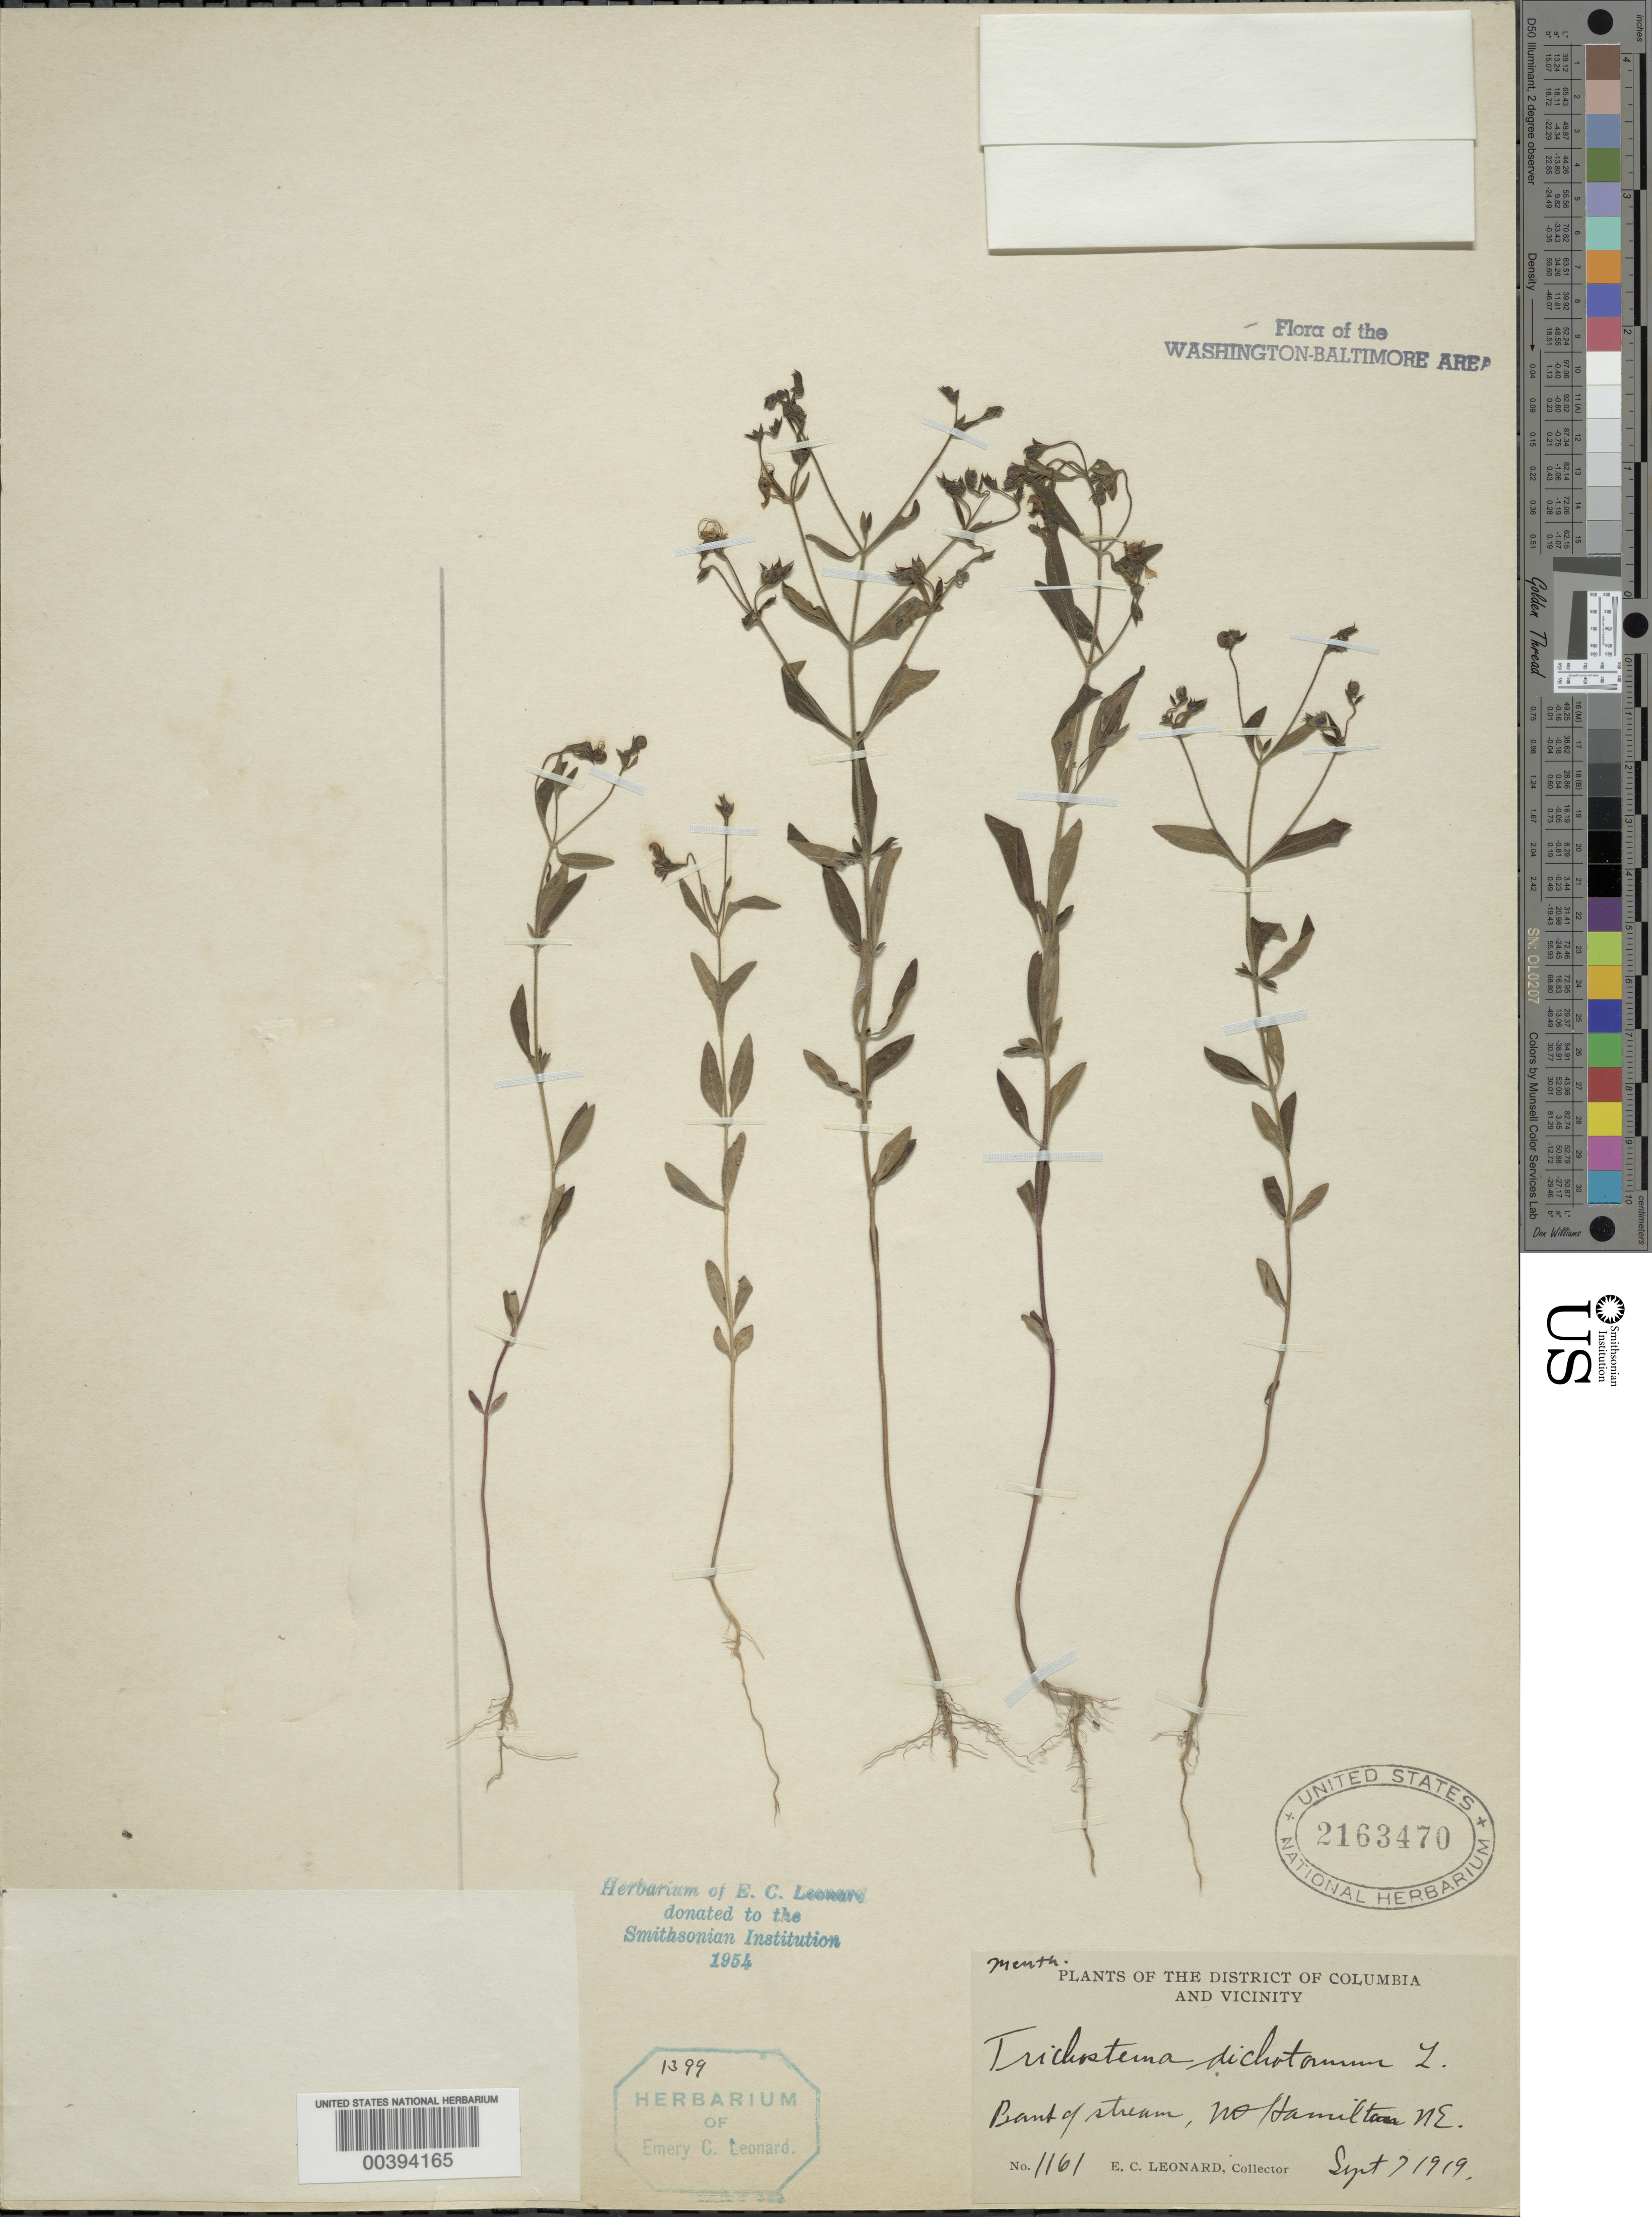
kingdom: Plantae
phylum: Tracheophyta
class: Magnoliopsida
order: Lamiales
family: Lamiaceae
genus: Trichostema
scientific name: Trichostema dichotomum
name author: L.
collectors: E. C. Leonard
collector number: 1161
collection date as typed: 07 Sep 1919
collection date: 1919-09-07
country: United States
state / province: District of Columbia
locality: Mt. Hamilton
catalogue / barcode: US 2163470